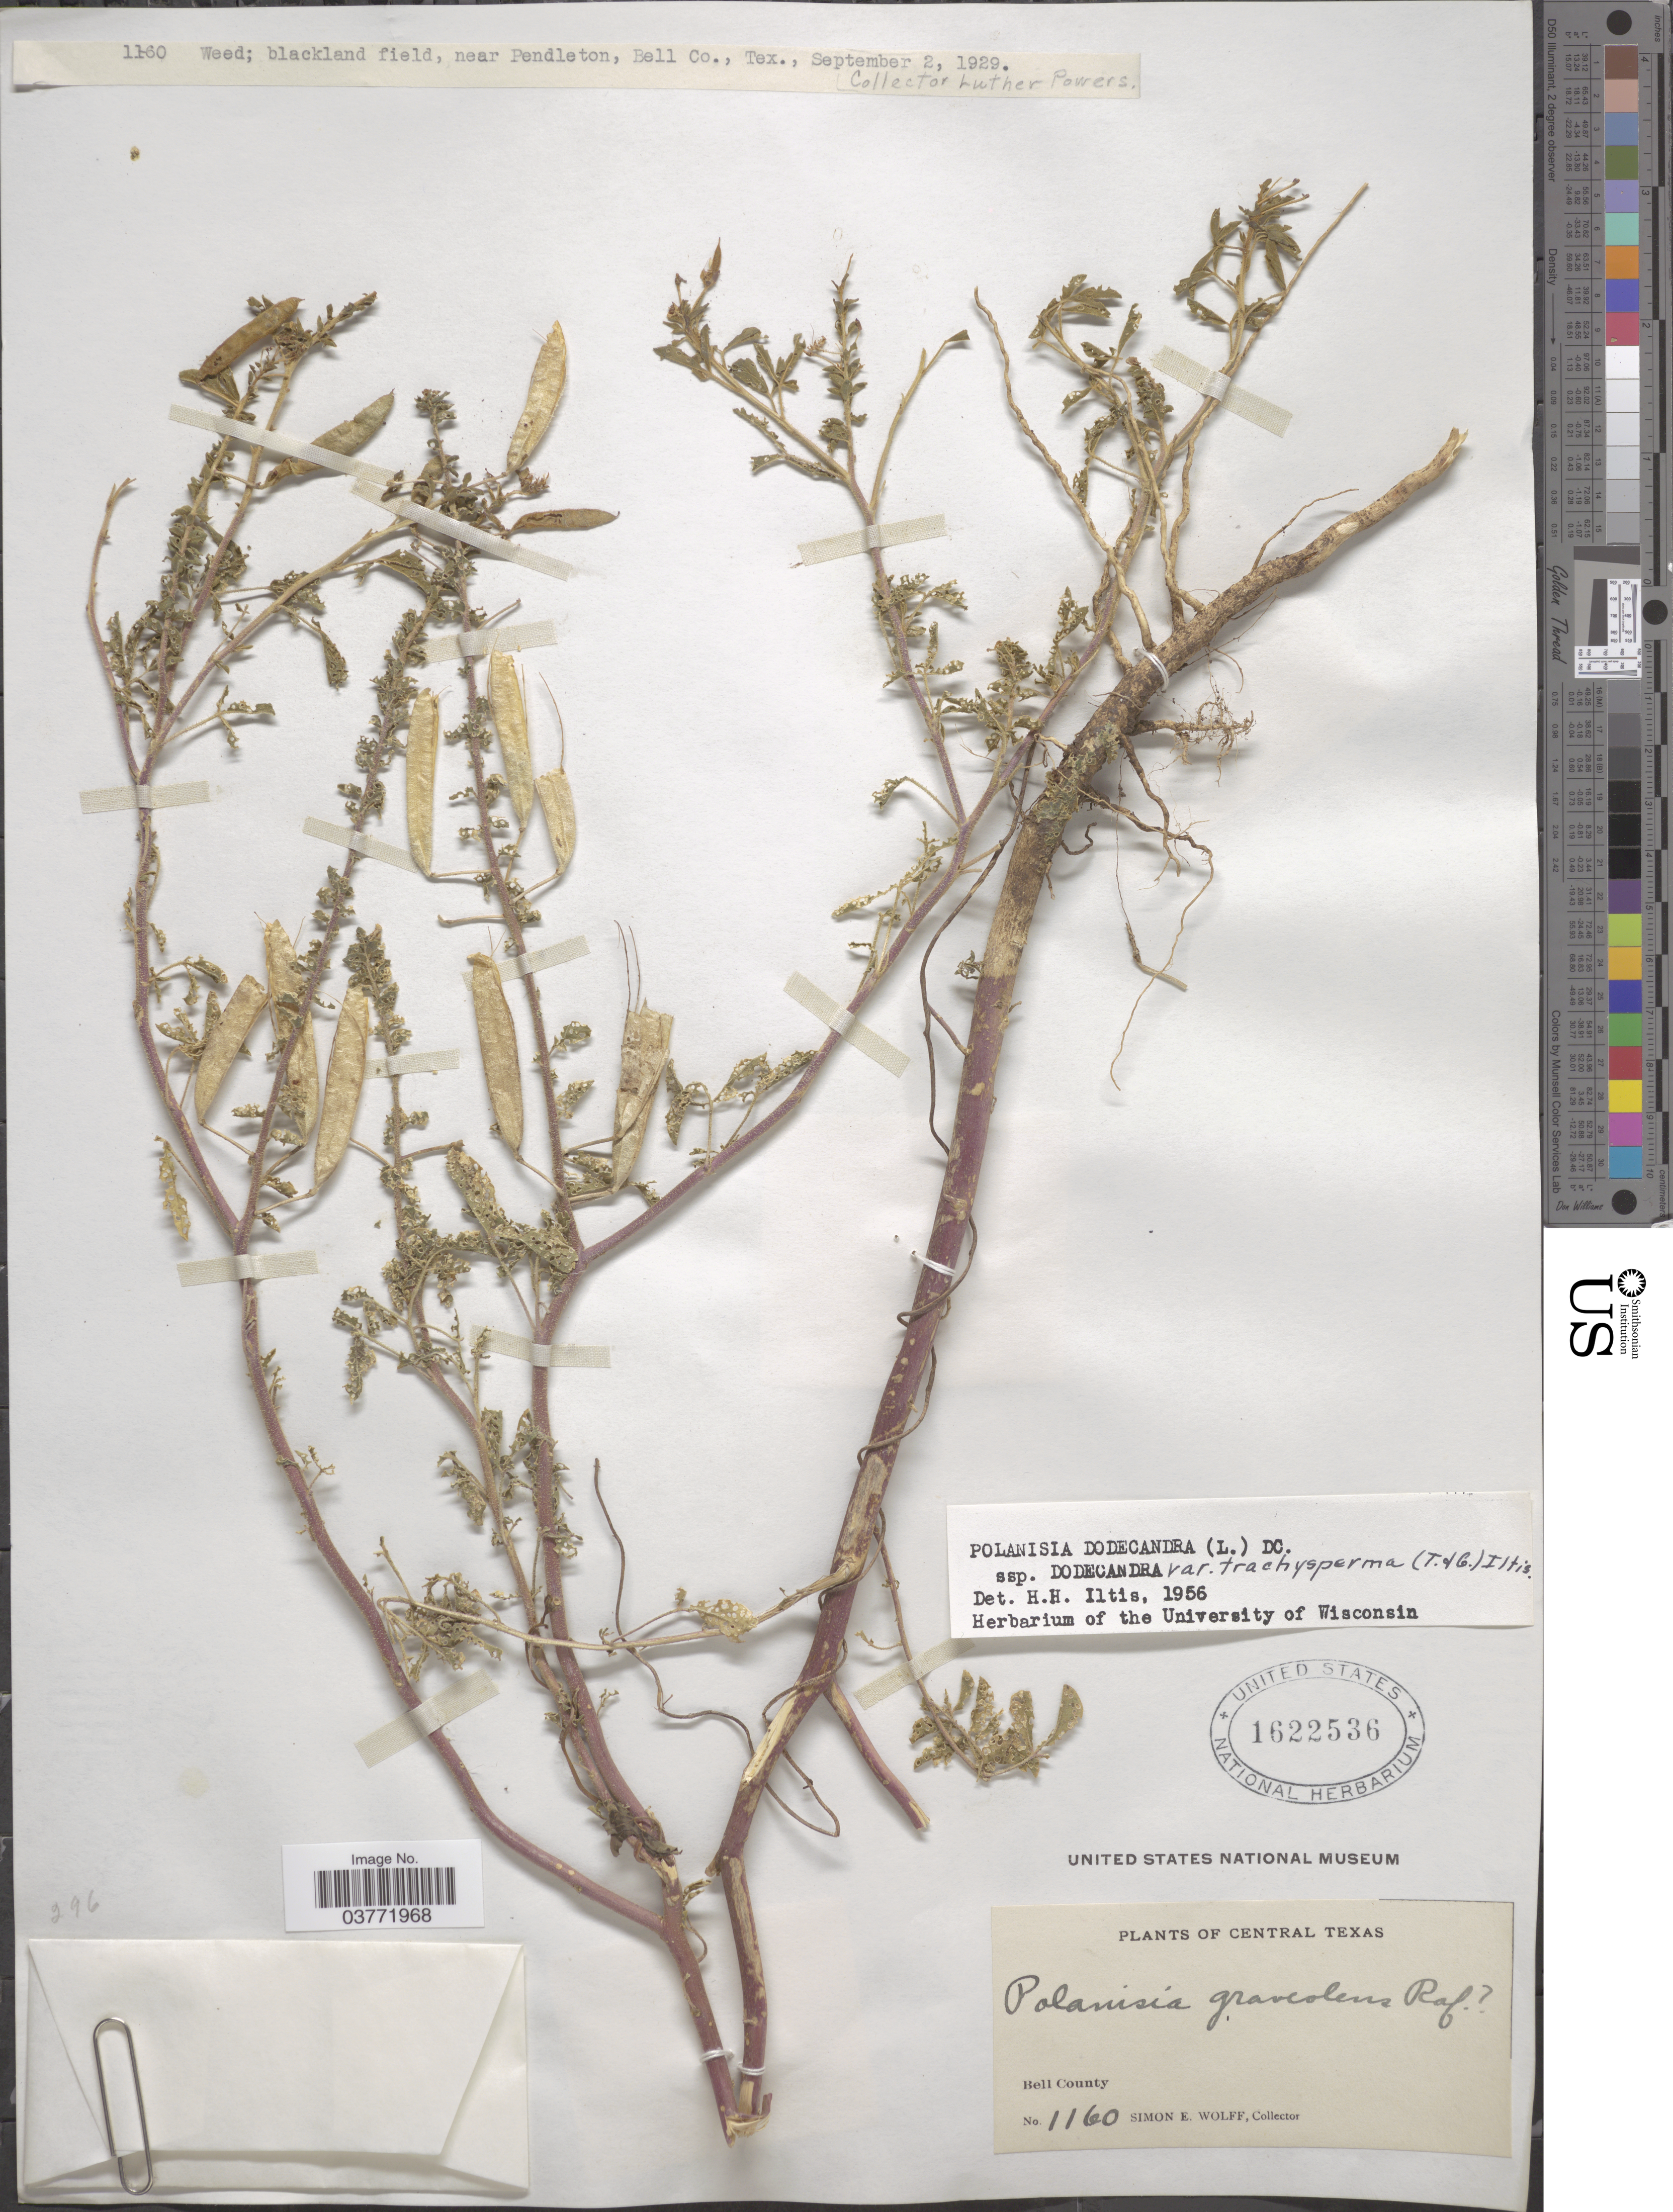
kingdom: Plantae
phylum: Tracheophyta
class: Magnoliopsida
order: Brassicales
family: Cleomaceae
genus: Polanisia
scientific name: Polanisia trachysperma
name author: Torr. & A. Gray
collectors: S. E. Wolff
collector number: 1160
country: United States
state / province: Texas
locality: Central Texas. Bell County.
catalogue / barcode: US 1622536